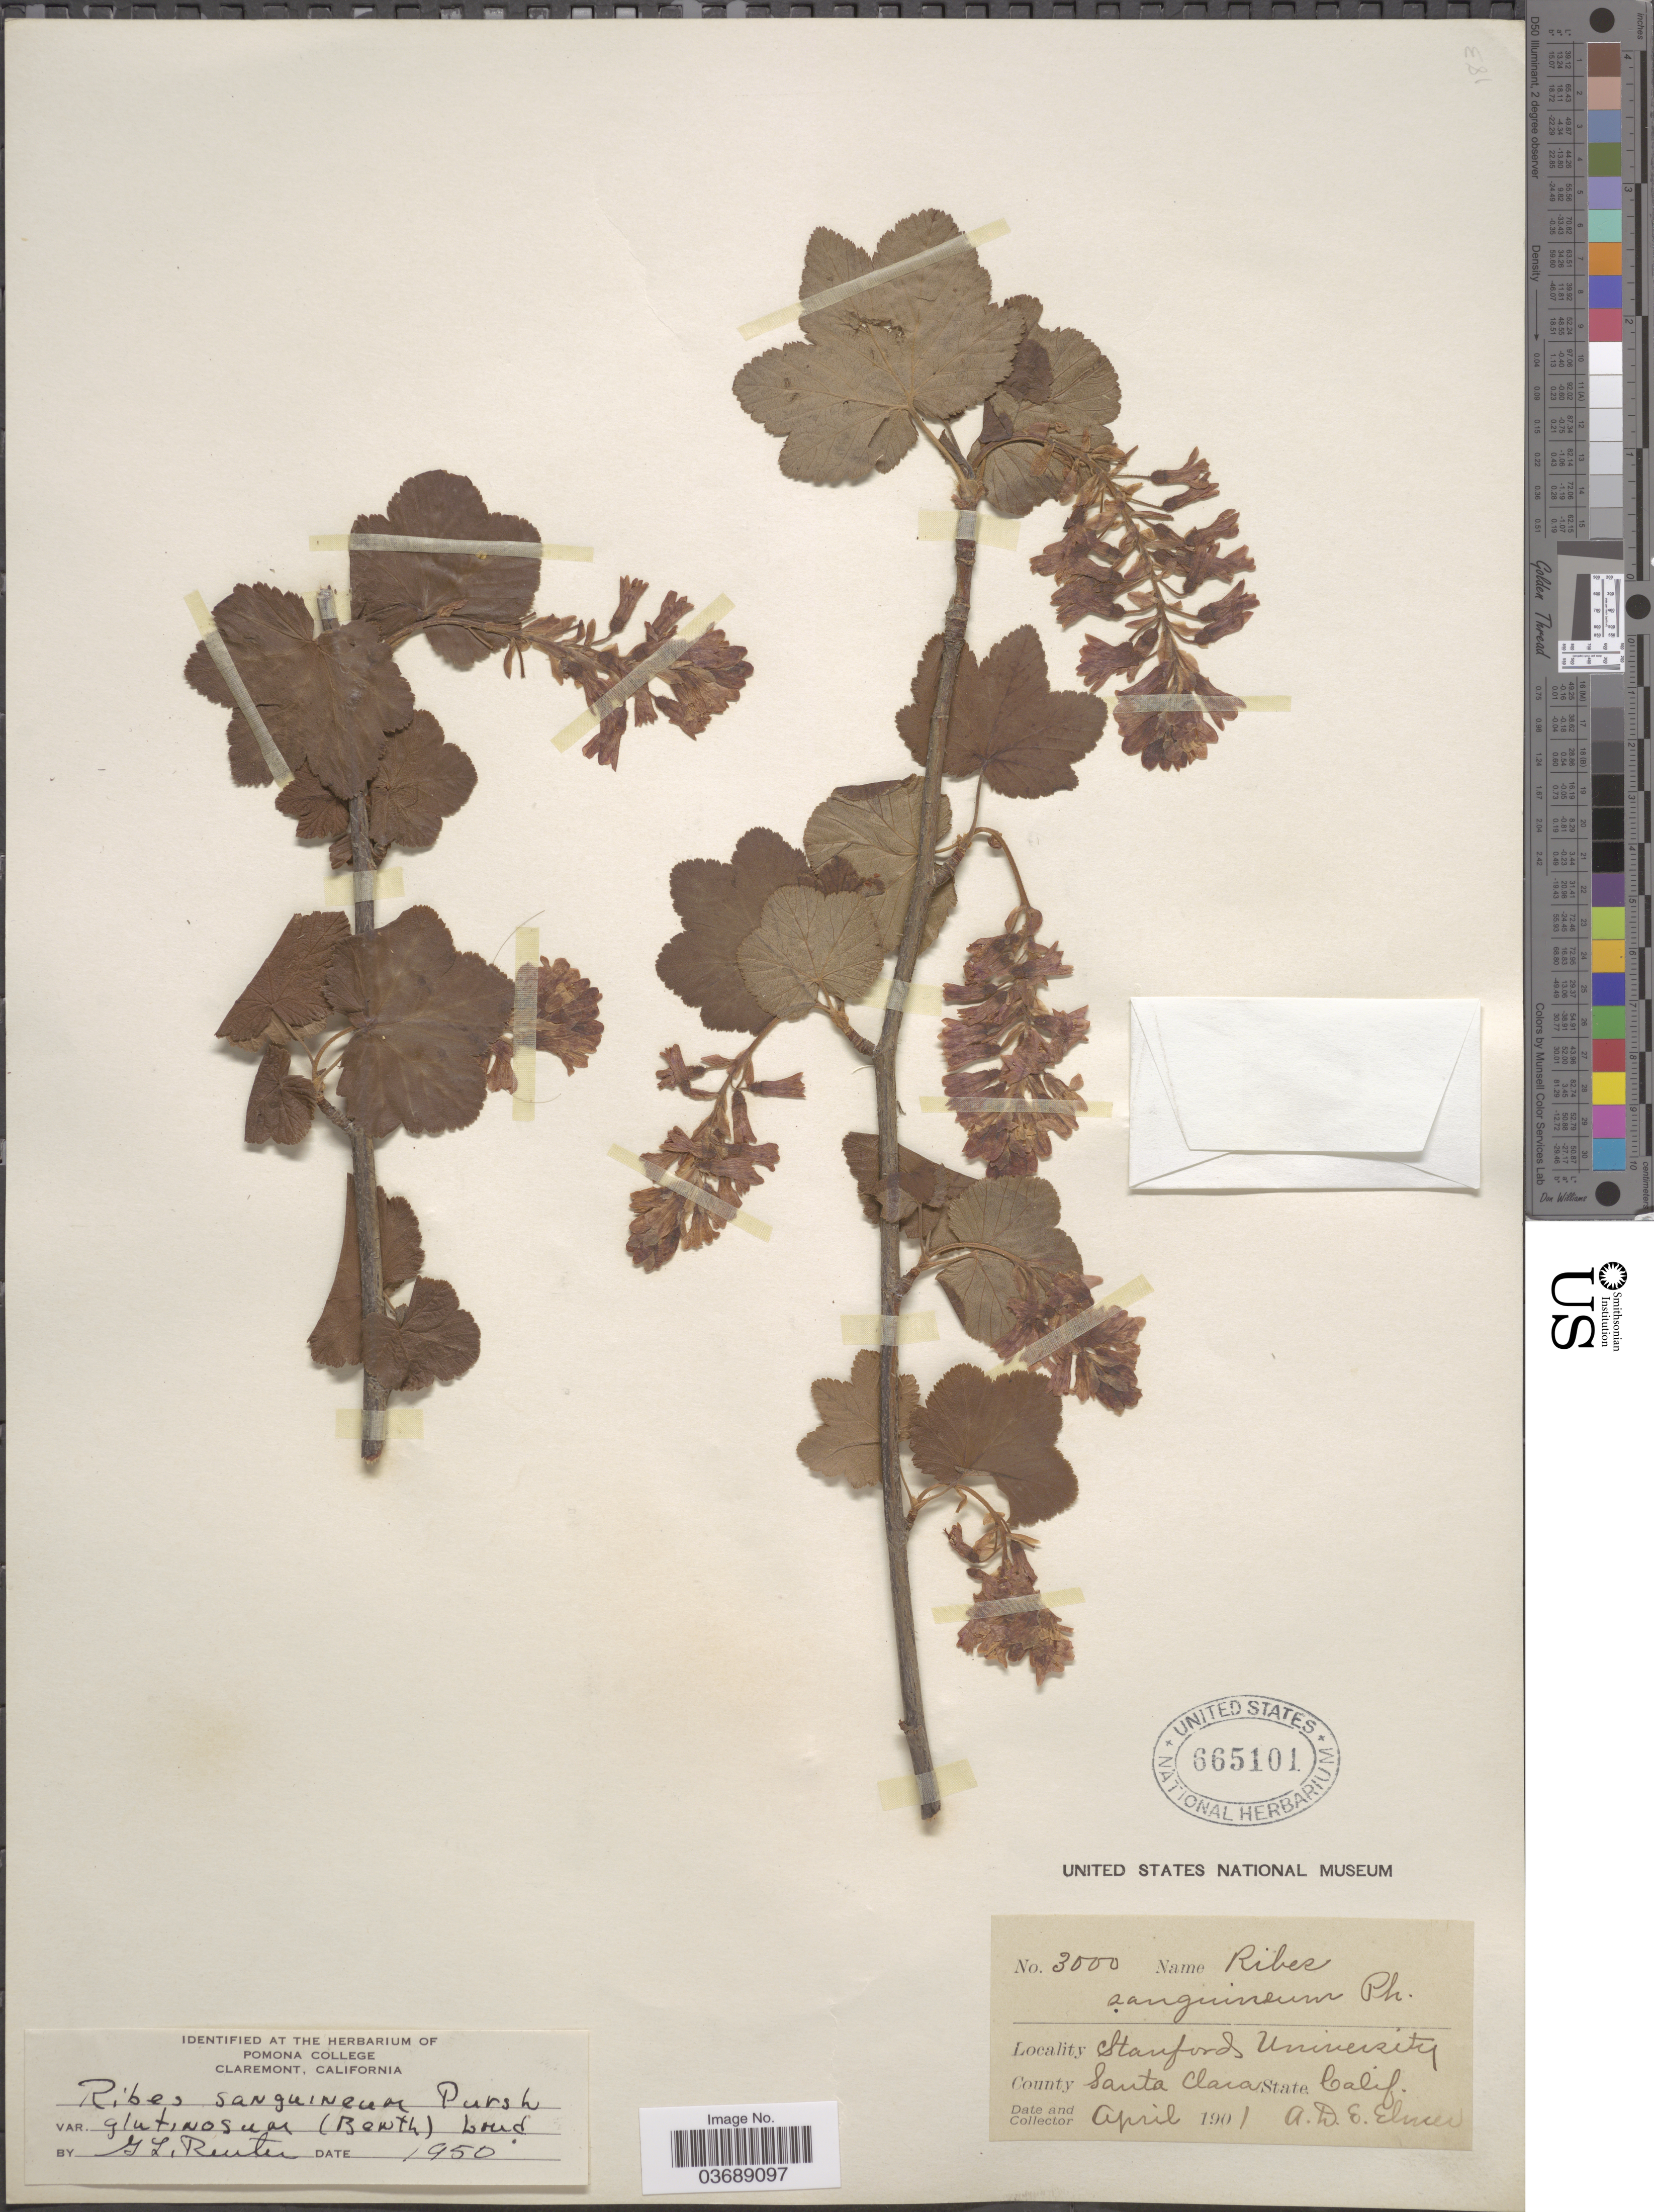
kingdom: Plantae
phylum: Tracheophyta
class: Magnoliopsida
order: Saxifragales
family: Grossulariaceae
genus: Ribes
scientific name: Ribes sanguineum var. glutinosum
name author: (Benth.) Loudon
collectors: A. D. E. Elmer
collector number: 3000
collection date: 1901-04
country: United States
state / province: California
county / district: Santa Clara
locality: Stanford University. County Santa Clara.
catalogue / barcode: US 665101